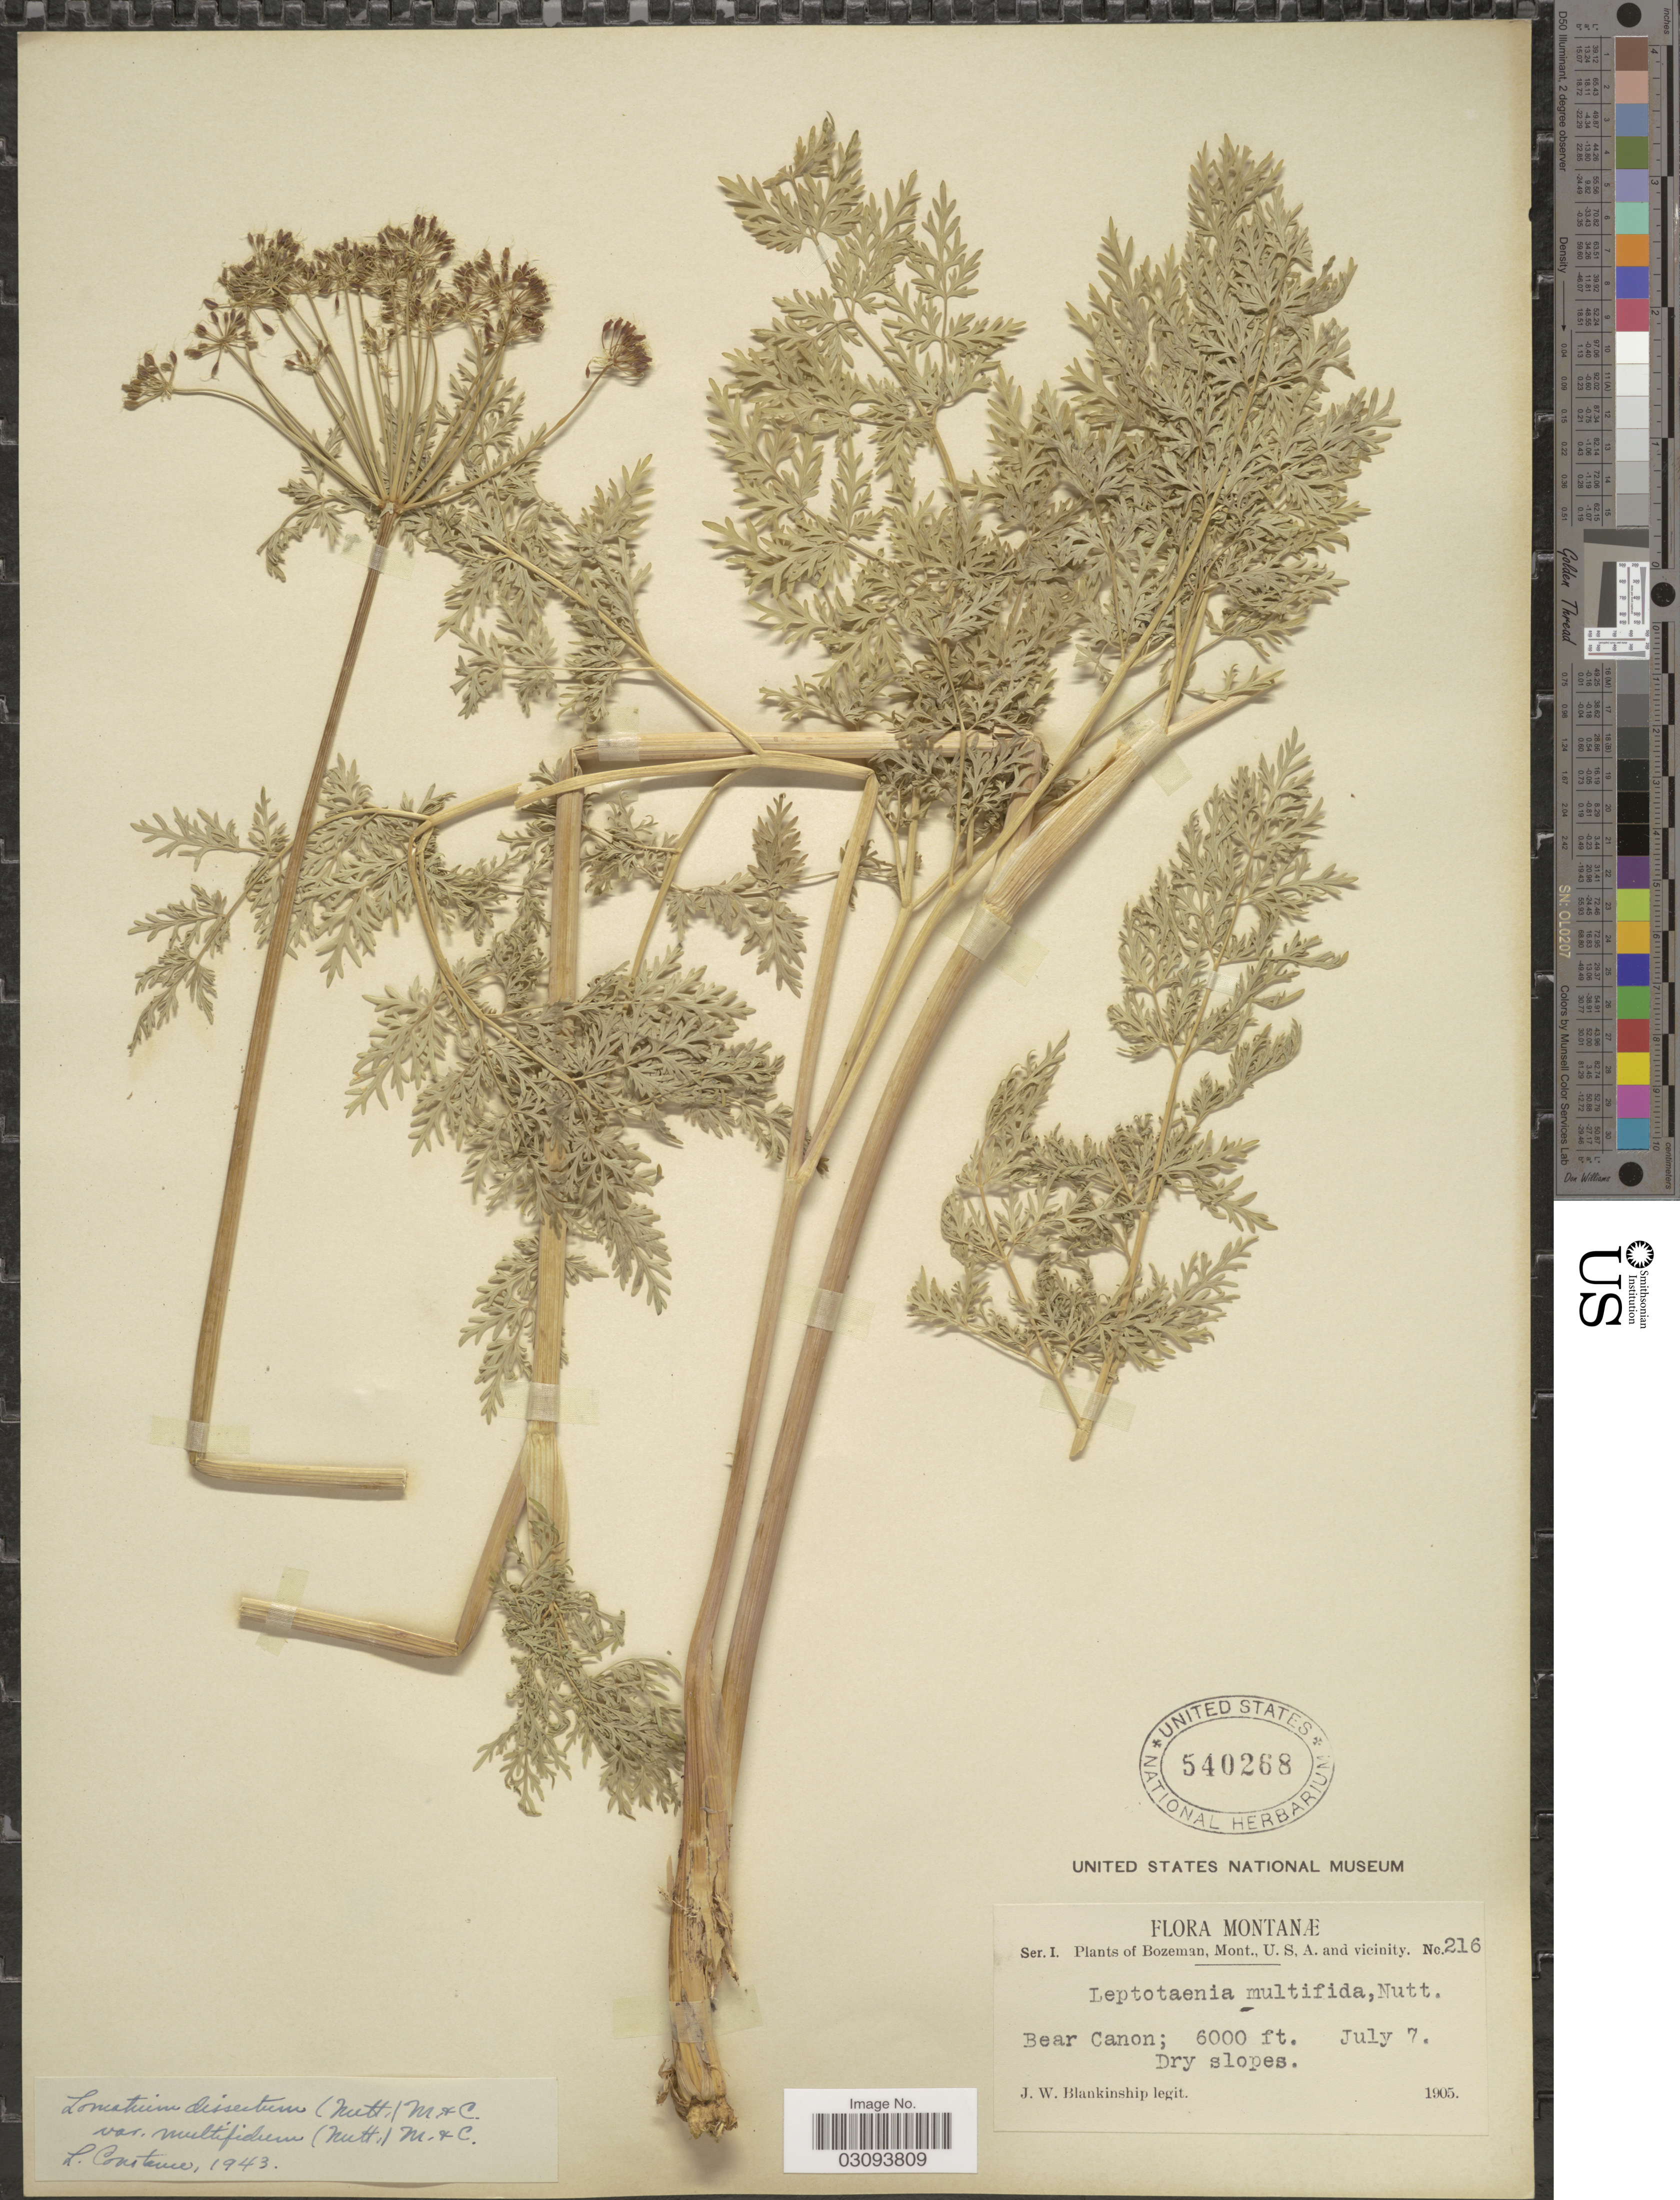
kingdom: Plantae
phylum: Tracheophyta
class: Magnoliopsida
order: Apiales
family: Apiaceae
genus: Lomatium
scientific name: Lomatium dissectum var. multifidum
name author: (Nutt.) Mathias & Constance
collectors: J. W. Blankinship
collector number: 216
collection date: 1905-07-07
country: United States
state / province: Montana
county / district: Gallatin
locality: Bozeman, Bear Canon.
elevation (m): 1829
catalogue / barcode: US 540268